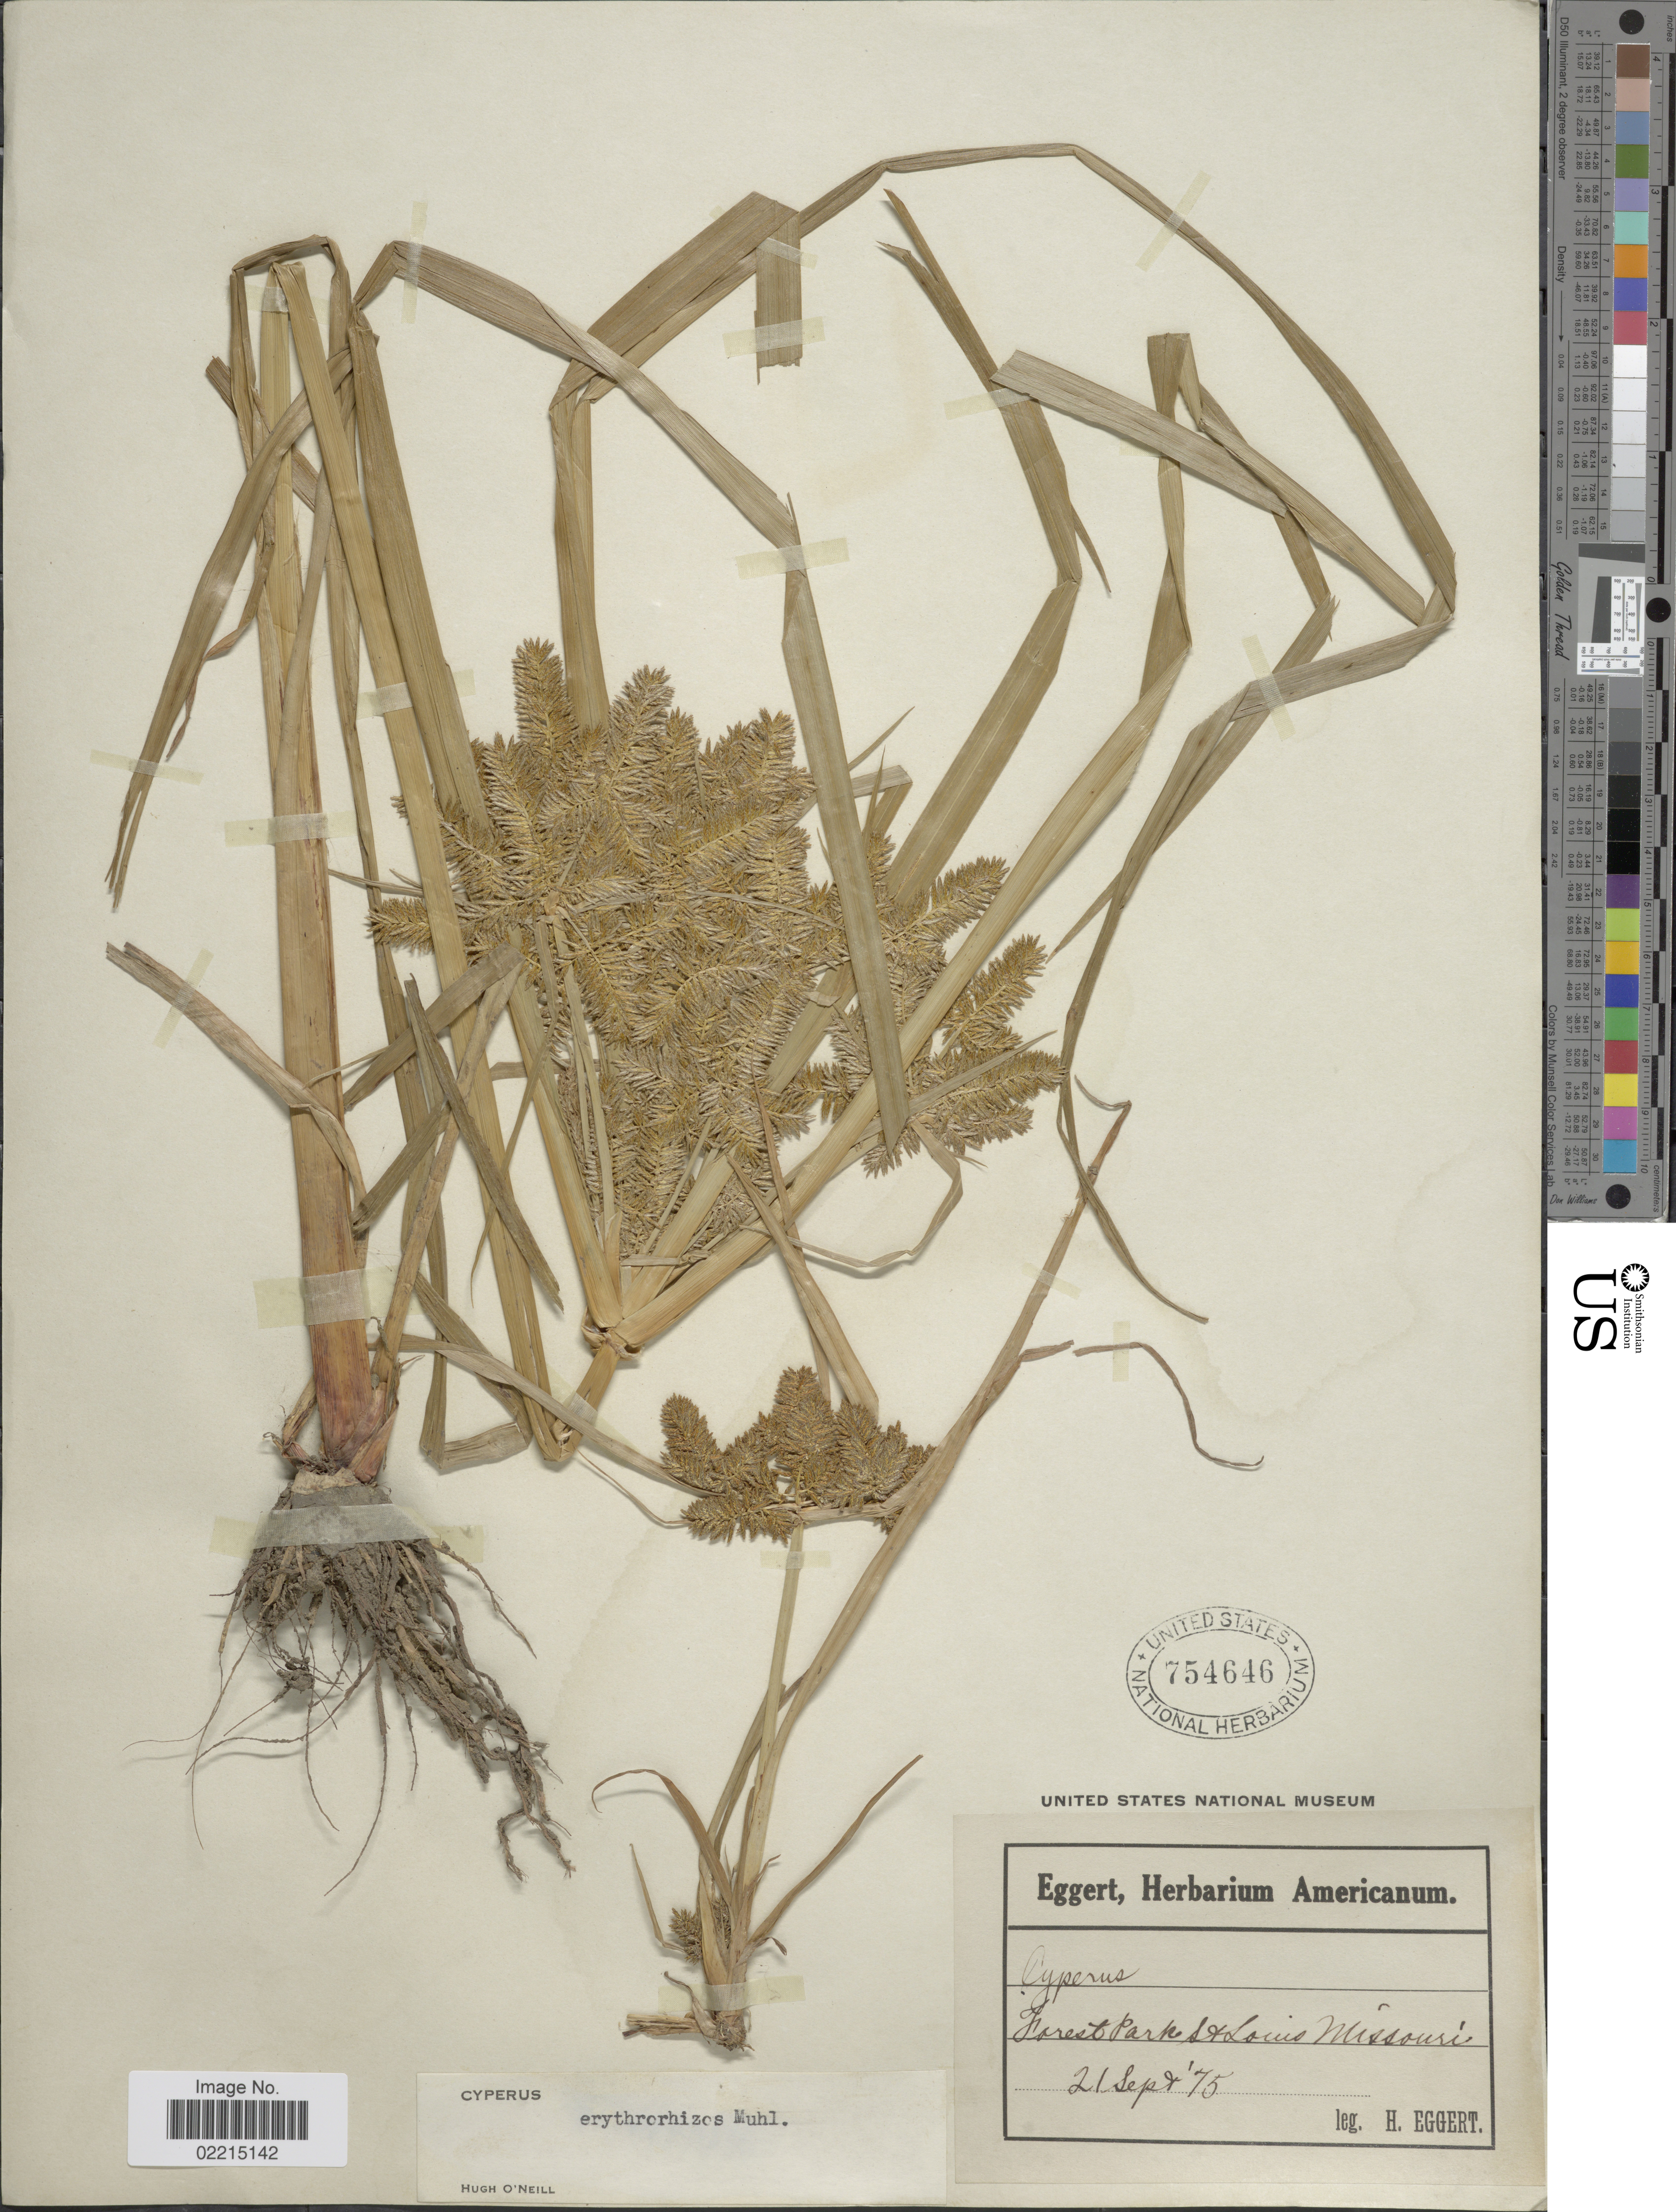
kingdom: Plantae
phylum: Tracheophyta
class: Liliopsida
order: Poales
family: Cyperaceae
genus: Cyperus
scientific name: Cyperus erythrorhizos Muhl.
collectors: H. Eggert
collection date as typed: Transcribed d/m/y: 21/9/75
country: United States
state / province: Missouri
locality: Forest Park St. Louis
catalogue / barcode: US 754646